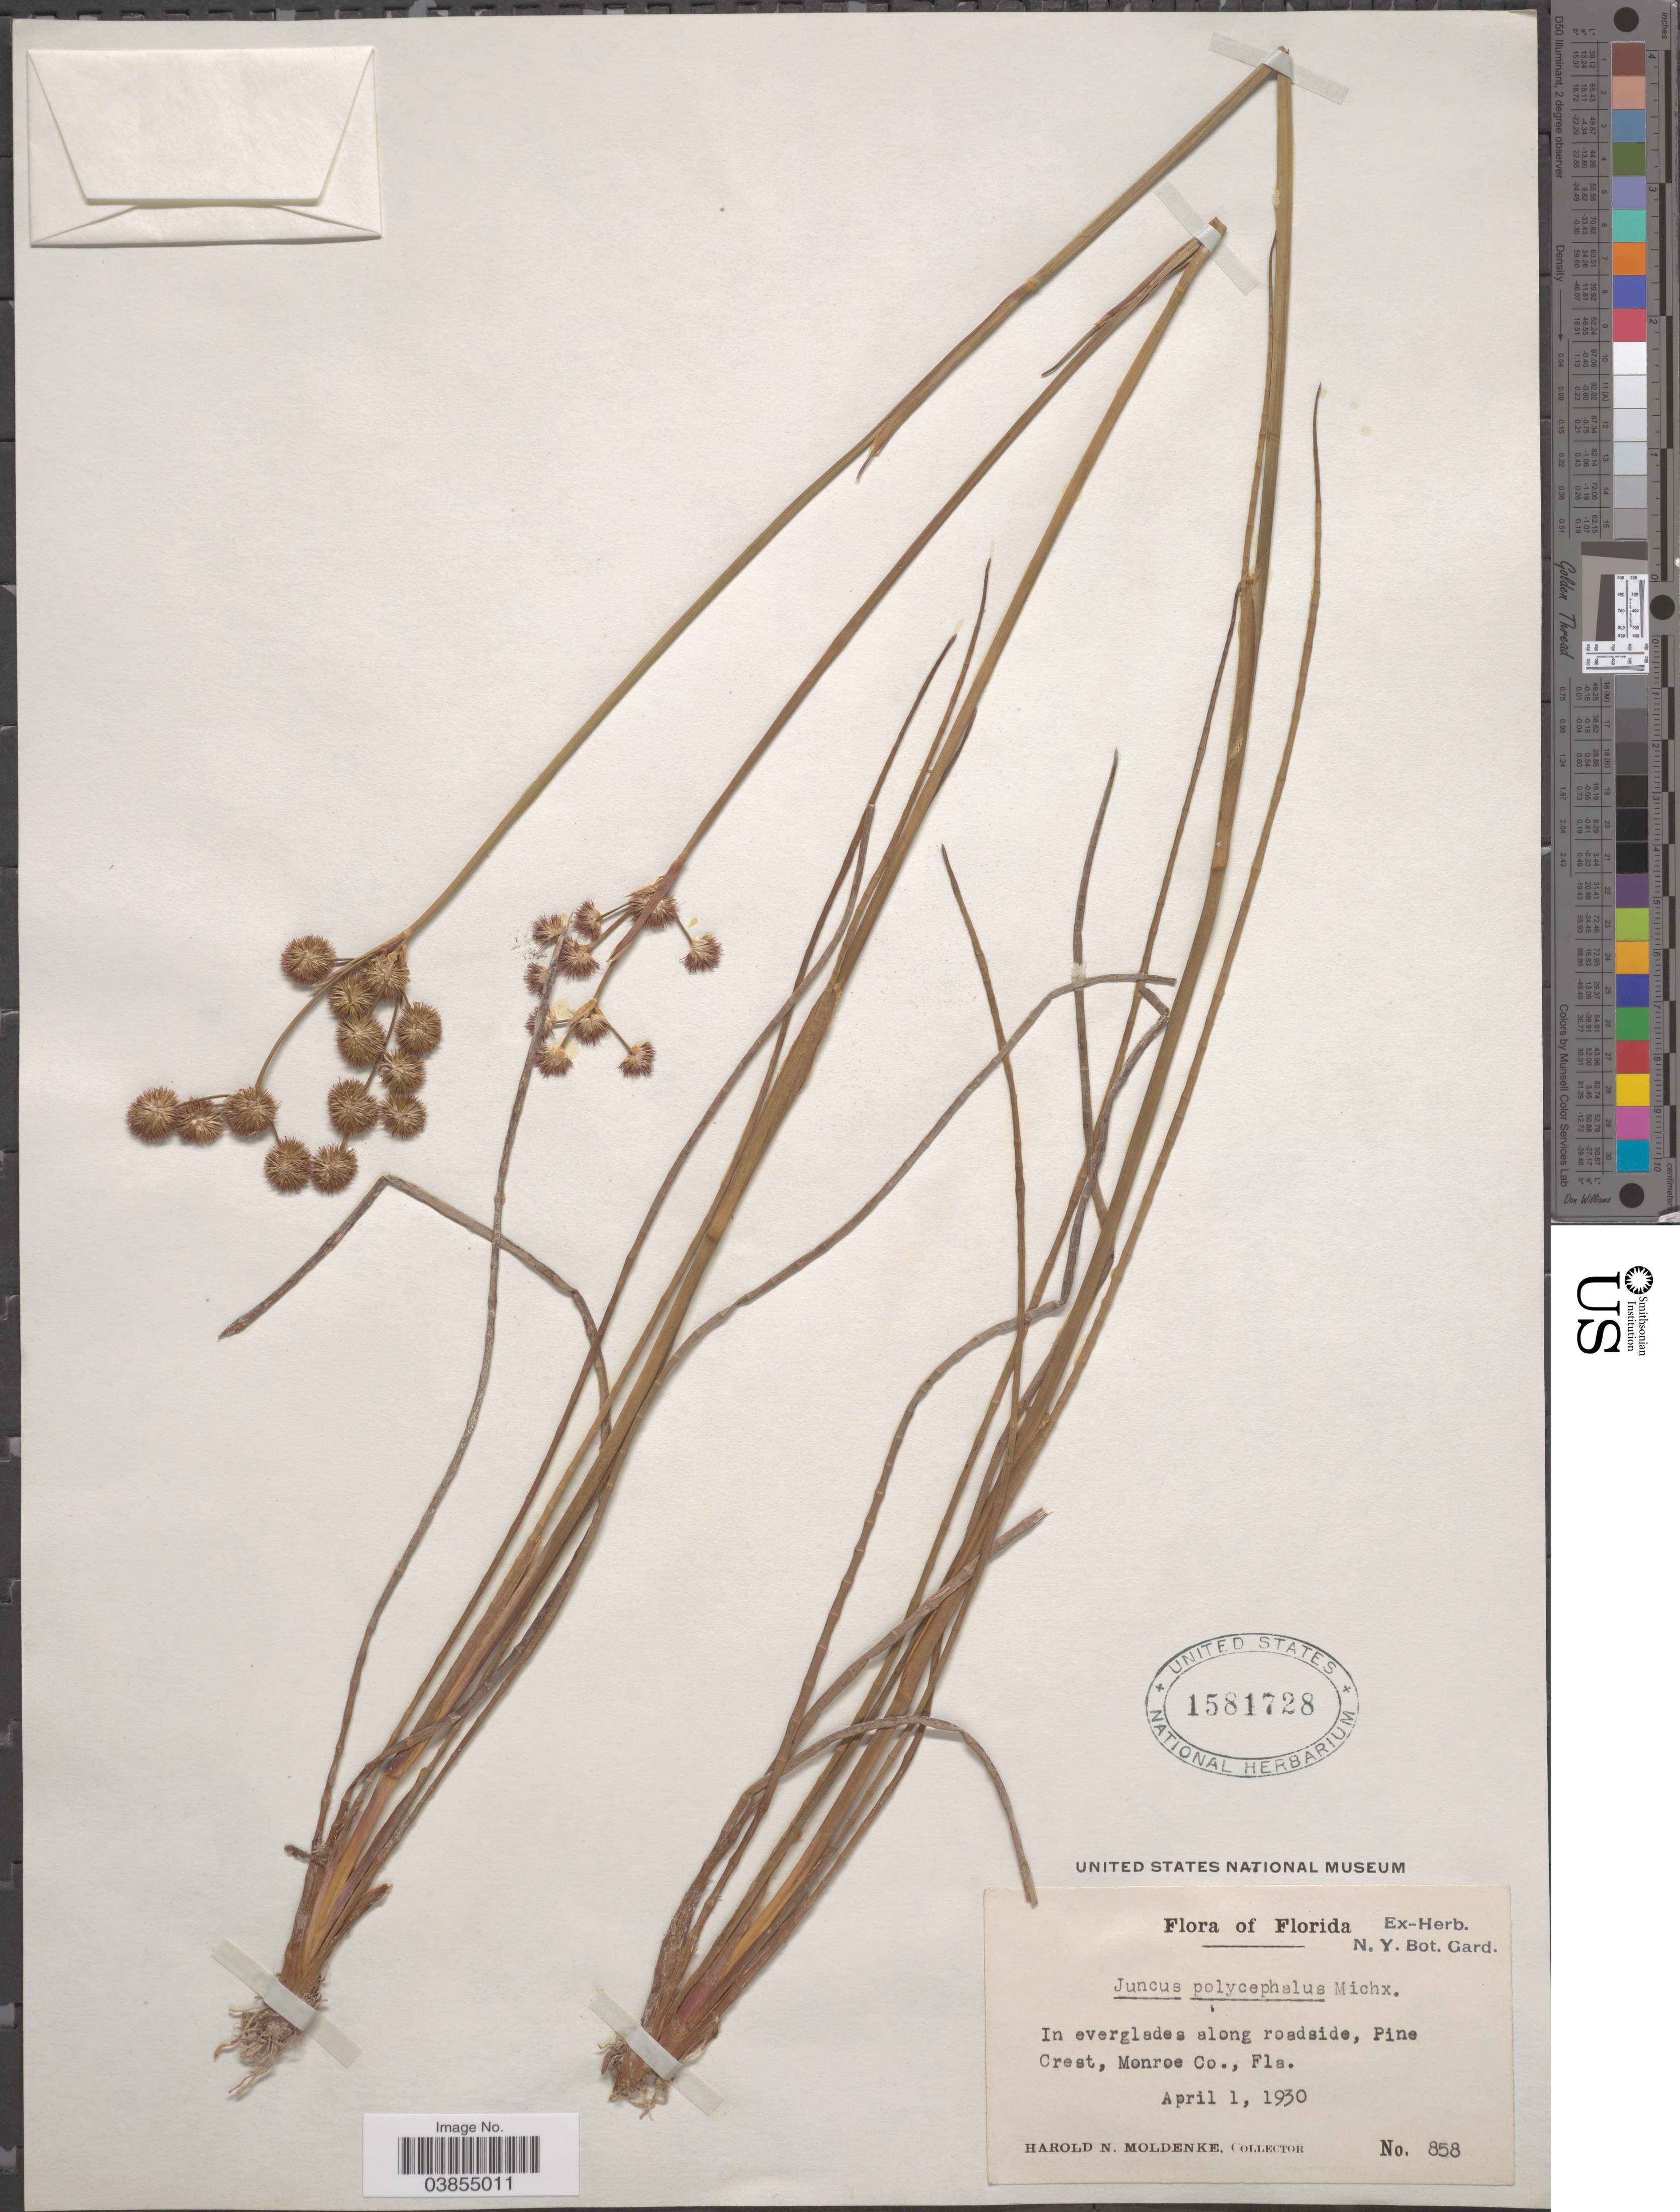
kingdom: Plantae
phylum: Tracheophyta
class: Liliopsida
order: Poales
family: Juncaceae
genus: Juncus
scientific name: Juncus megacephalus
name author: M.A. Curtis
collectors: H. N. Moldenke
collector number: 858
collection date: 1930-04-01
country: United States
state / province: Florida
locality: In everglades along roadside, Pine Crest, Monroe Co.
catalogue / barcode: US 1581728